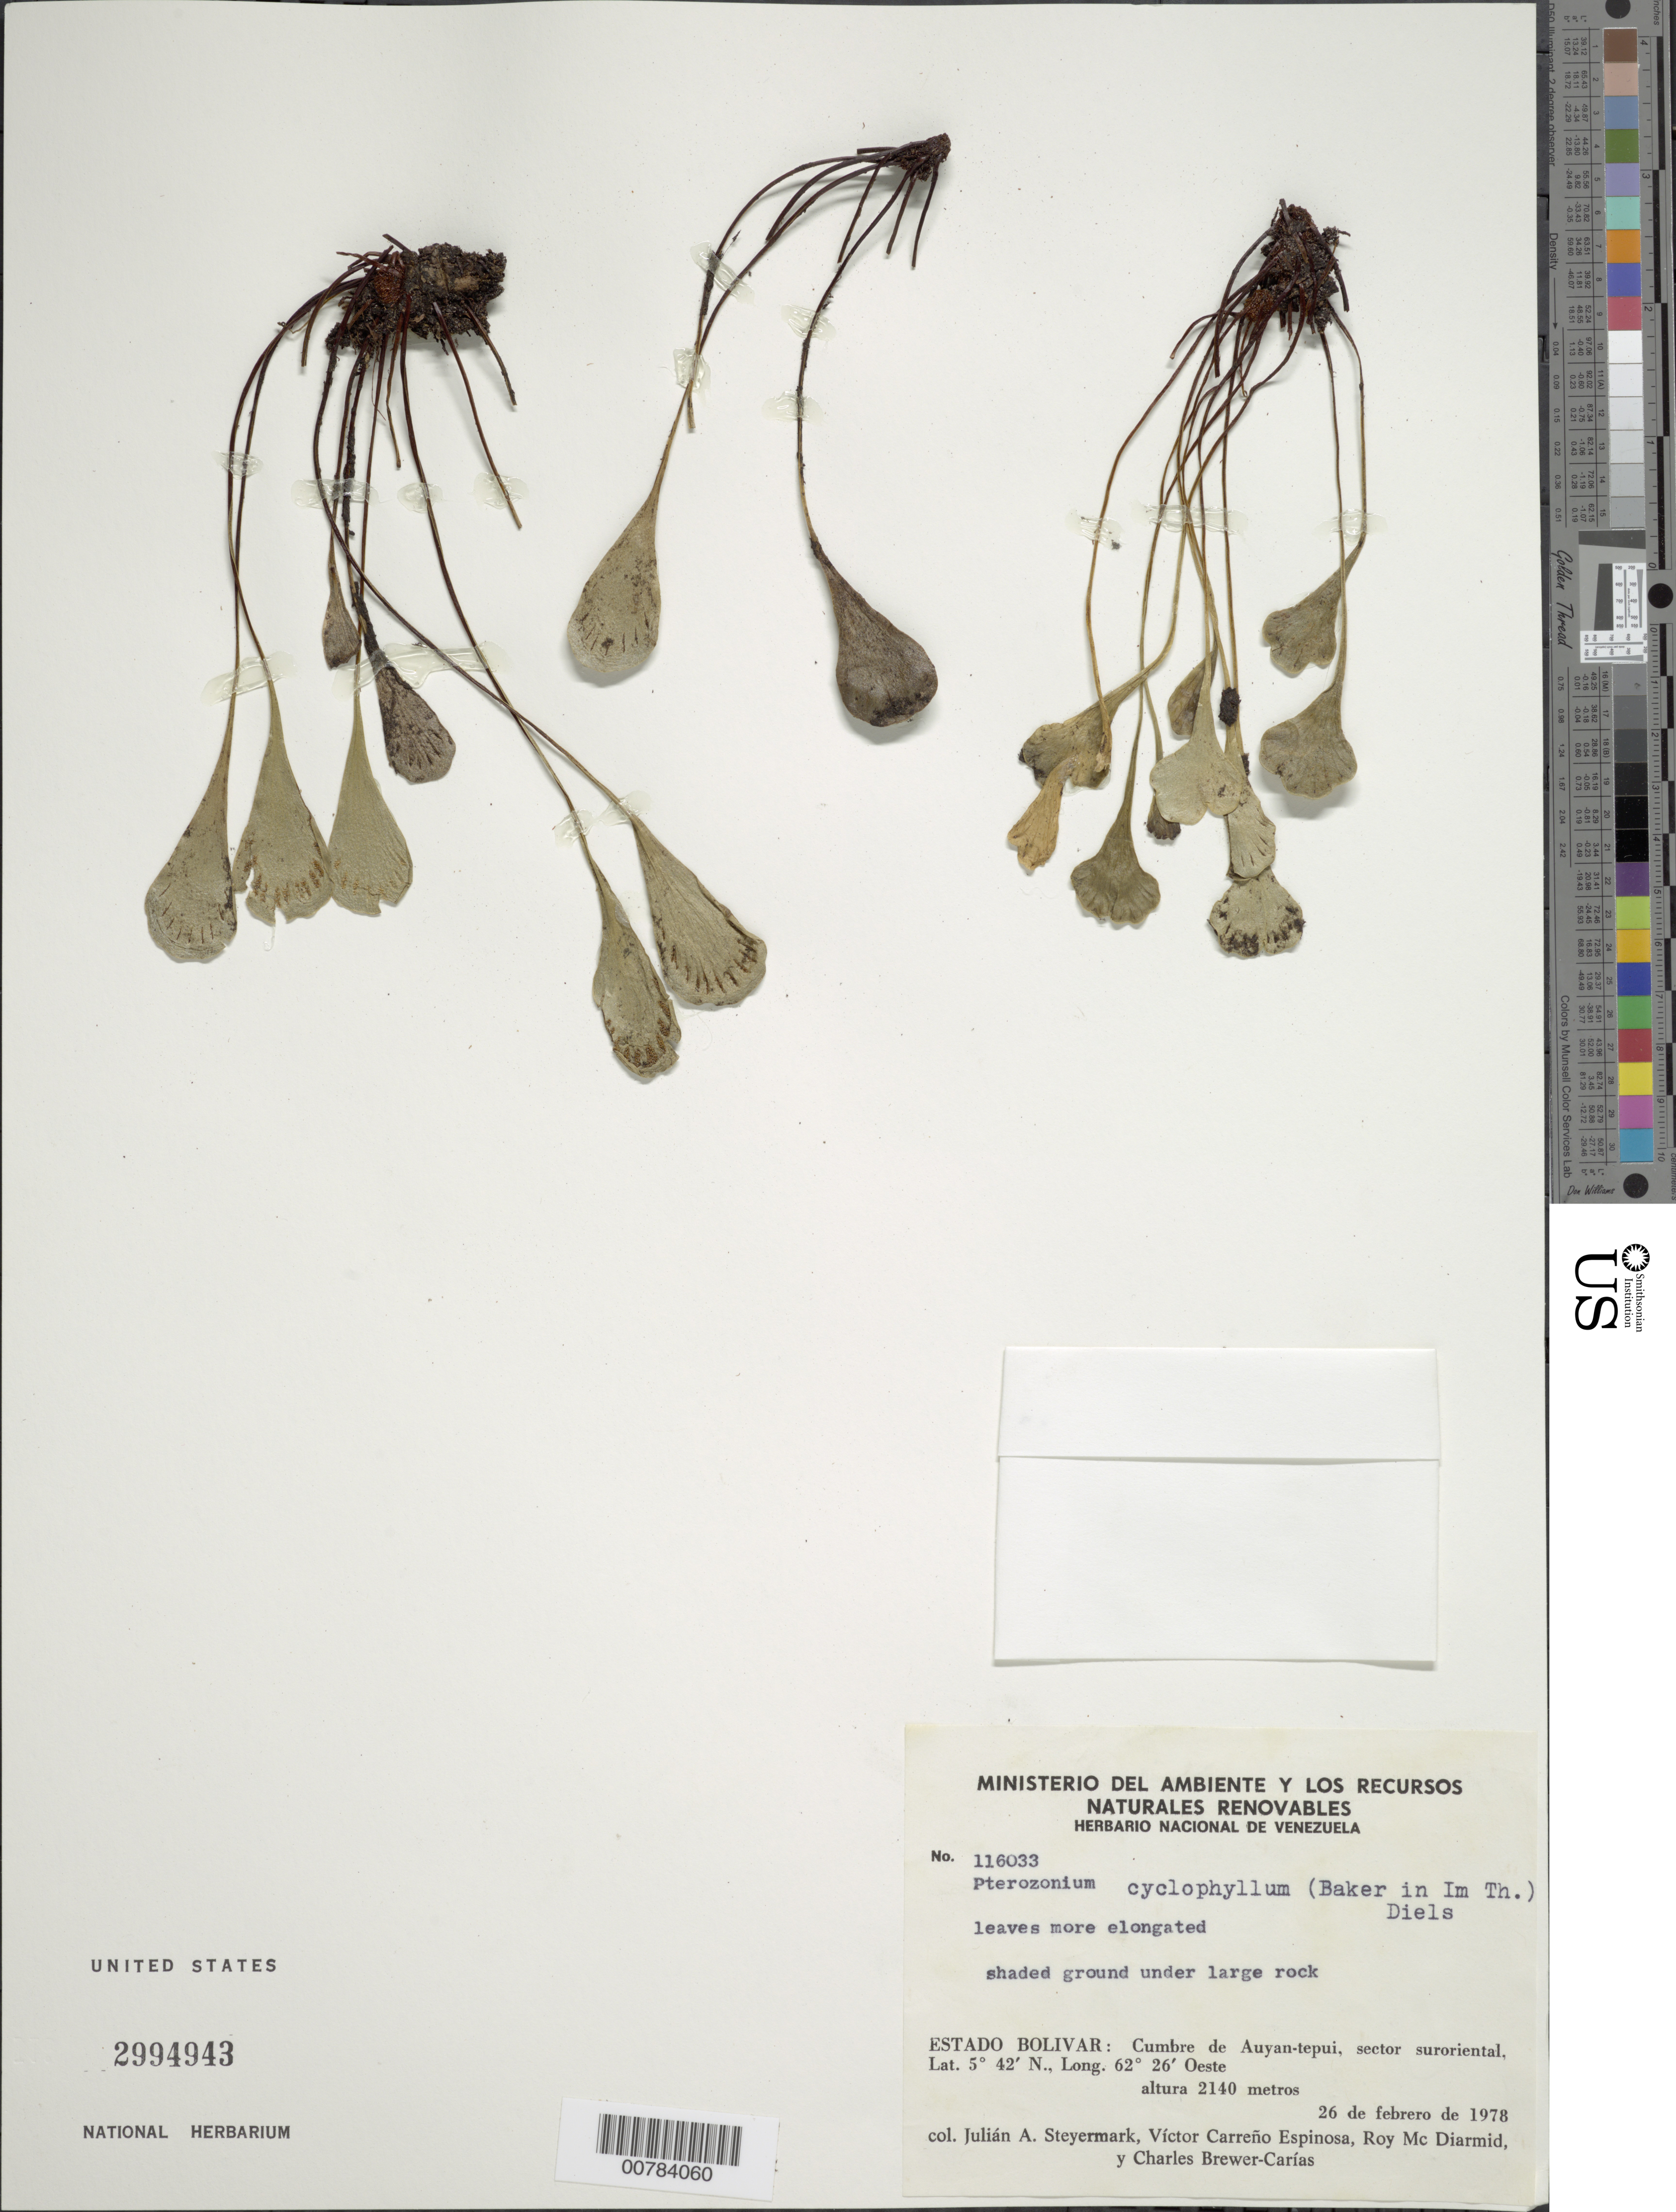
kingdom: Plantae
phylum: Tracheophyta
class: Polypodiopsida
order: Polypodiales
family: Pteridaceae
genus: Pterozonium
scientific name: Pterozonium cyclophyllum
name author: (Baker) Diels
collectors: J. Steyermark, V. Carreño E., R. Mc Diarmid & C. Brewer-Carias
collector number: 116033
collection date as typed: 26-Feb-78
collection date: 1978-02-26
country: Venezuela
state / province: Bolívar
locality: Auyan-tepuí cumbre (summit), sector suroriental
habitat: Shaded ground under large rock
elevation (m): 2140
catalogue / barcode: US 2994943